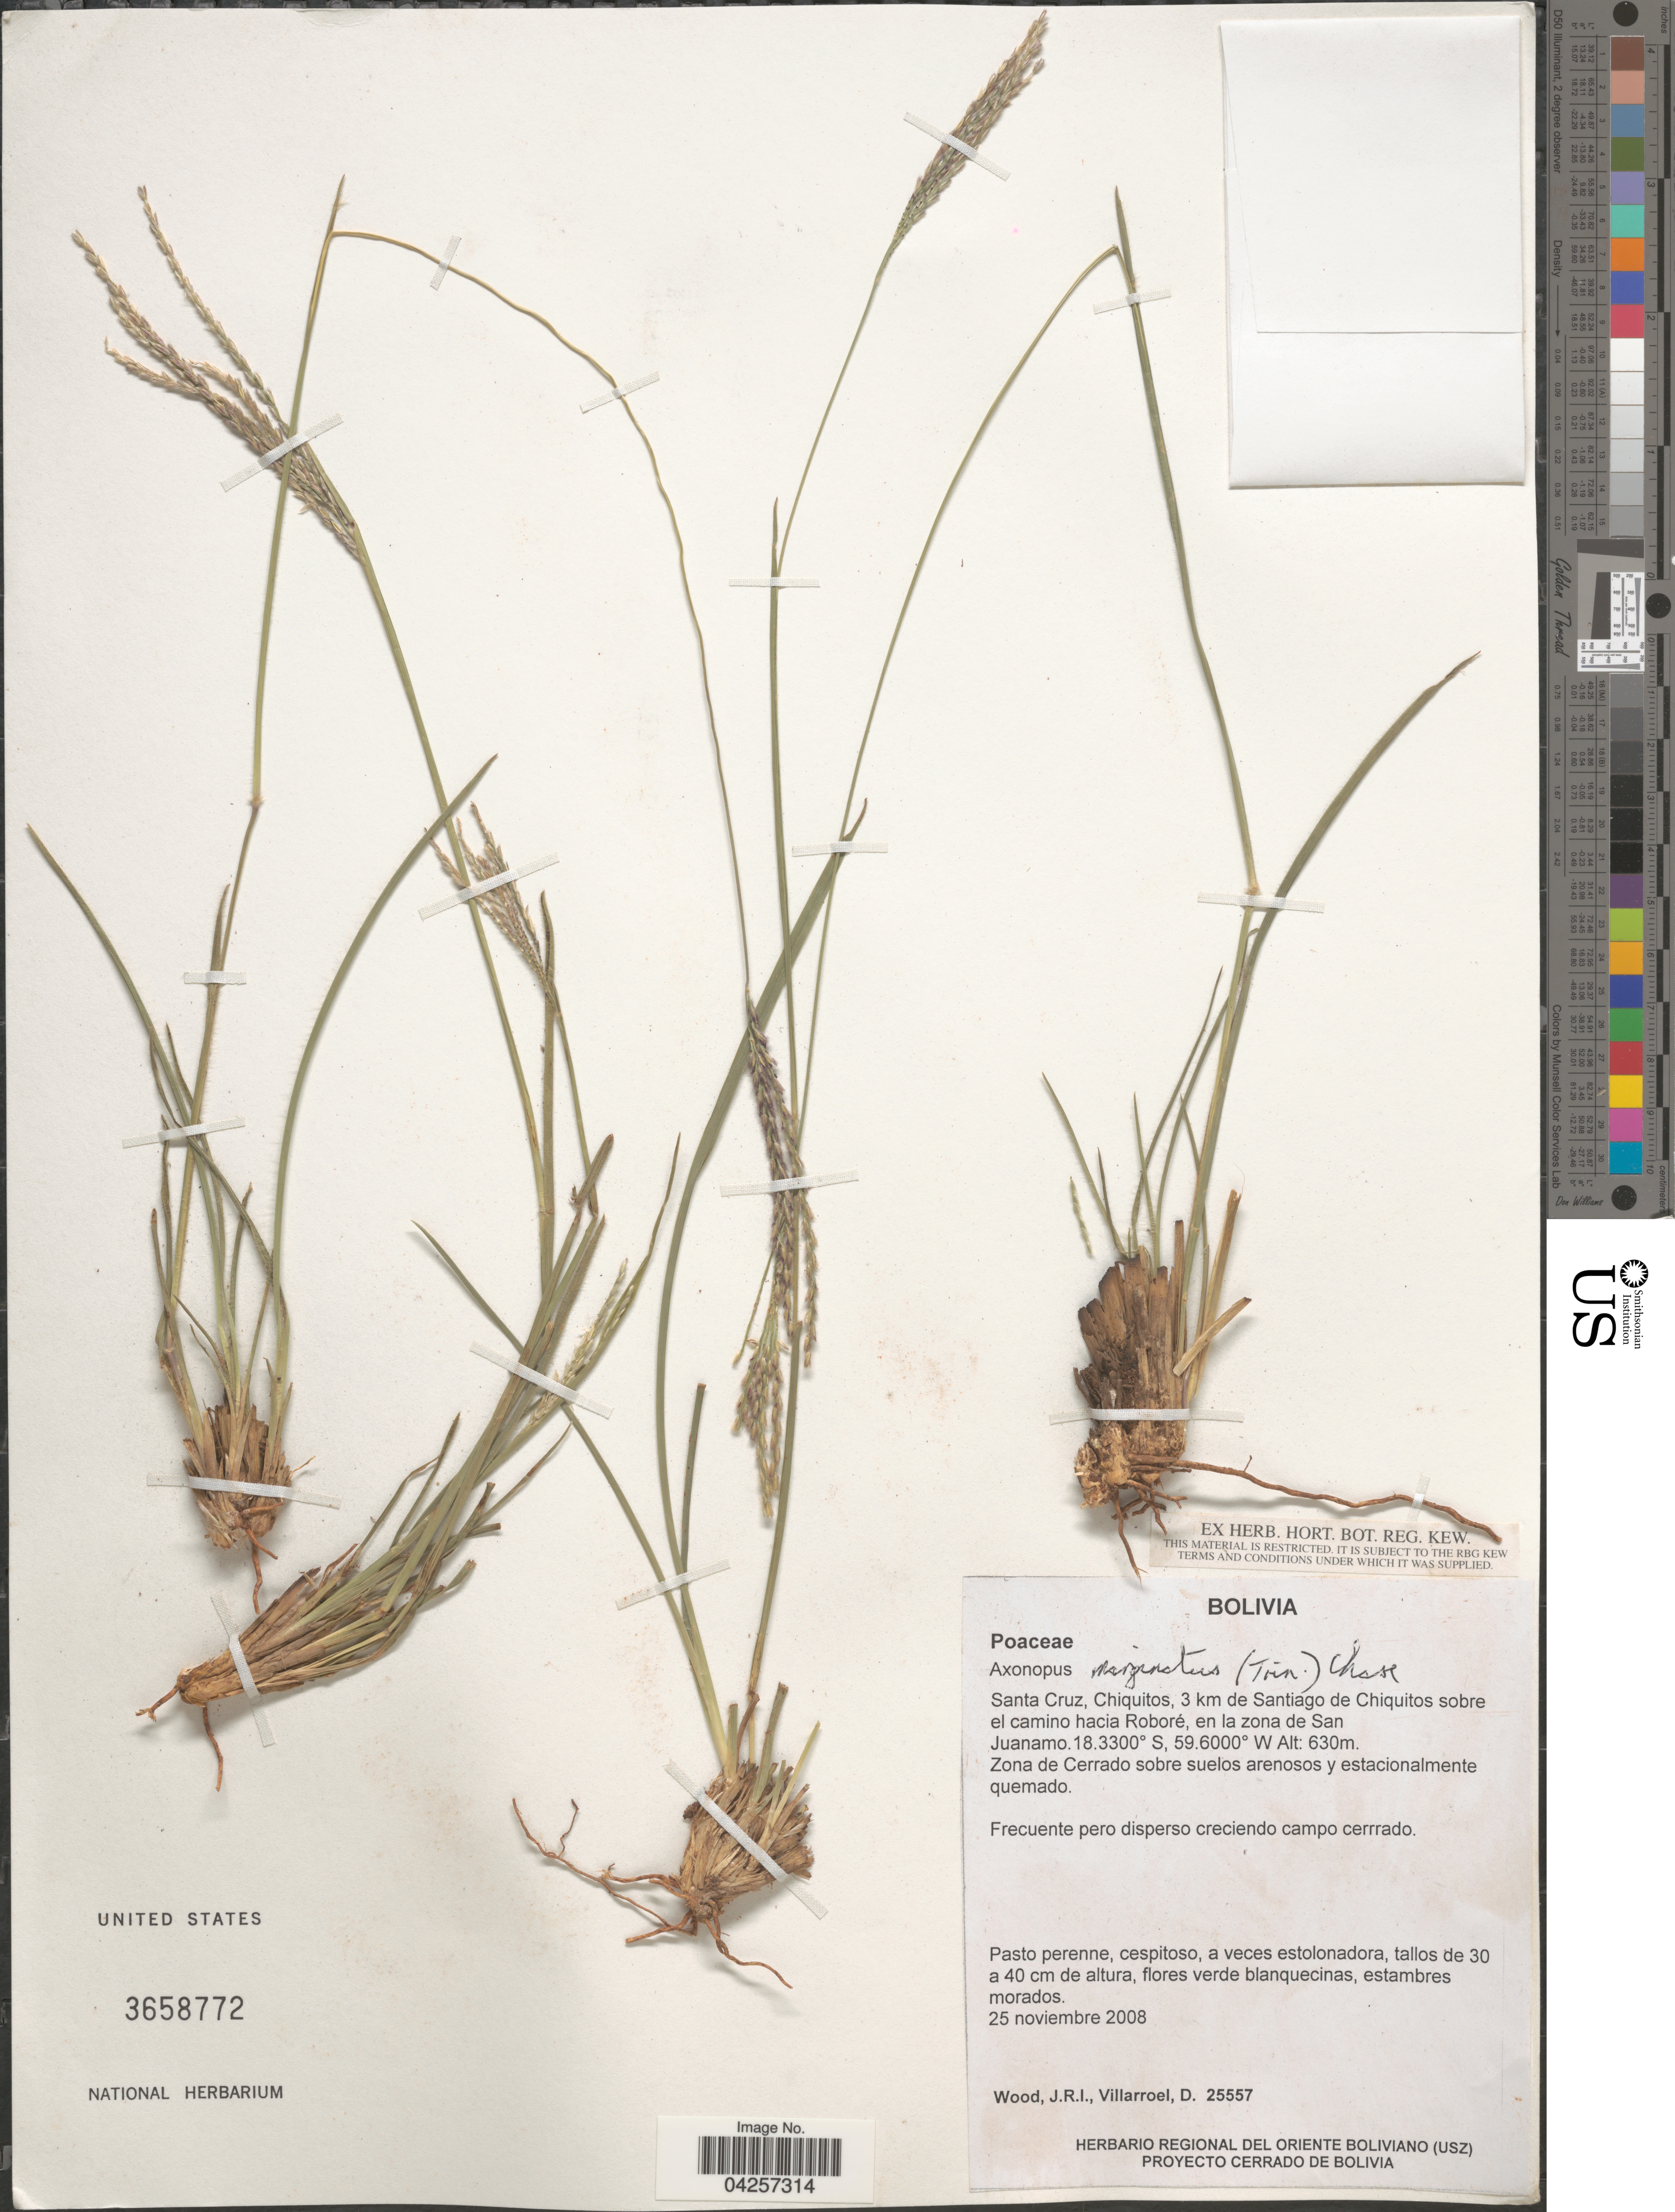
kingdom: Plantae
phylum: Tracheophyta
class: Liliopsida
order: Poales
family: Poaceae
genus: Axonopus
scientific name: Axonopus marginatus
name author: (Trin.) Chase ex Hitchc.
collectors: J. R. I. Wood & D. Villarroel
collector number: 25557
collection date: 2008-11-25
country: Bolivia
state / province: Santa Cruz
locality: Chiquitos, 3 km de Santiago de Chiquitos sobre el camino hacia Roboré, en la zona de San Juanamo. Zona de Cerrado sobre suelos arenosos y estacionalmente quemado.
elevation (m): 630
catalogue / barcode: US 3658772